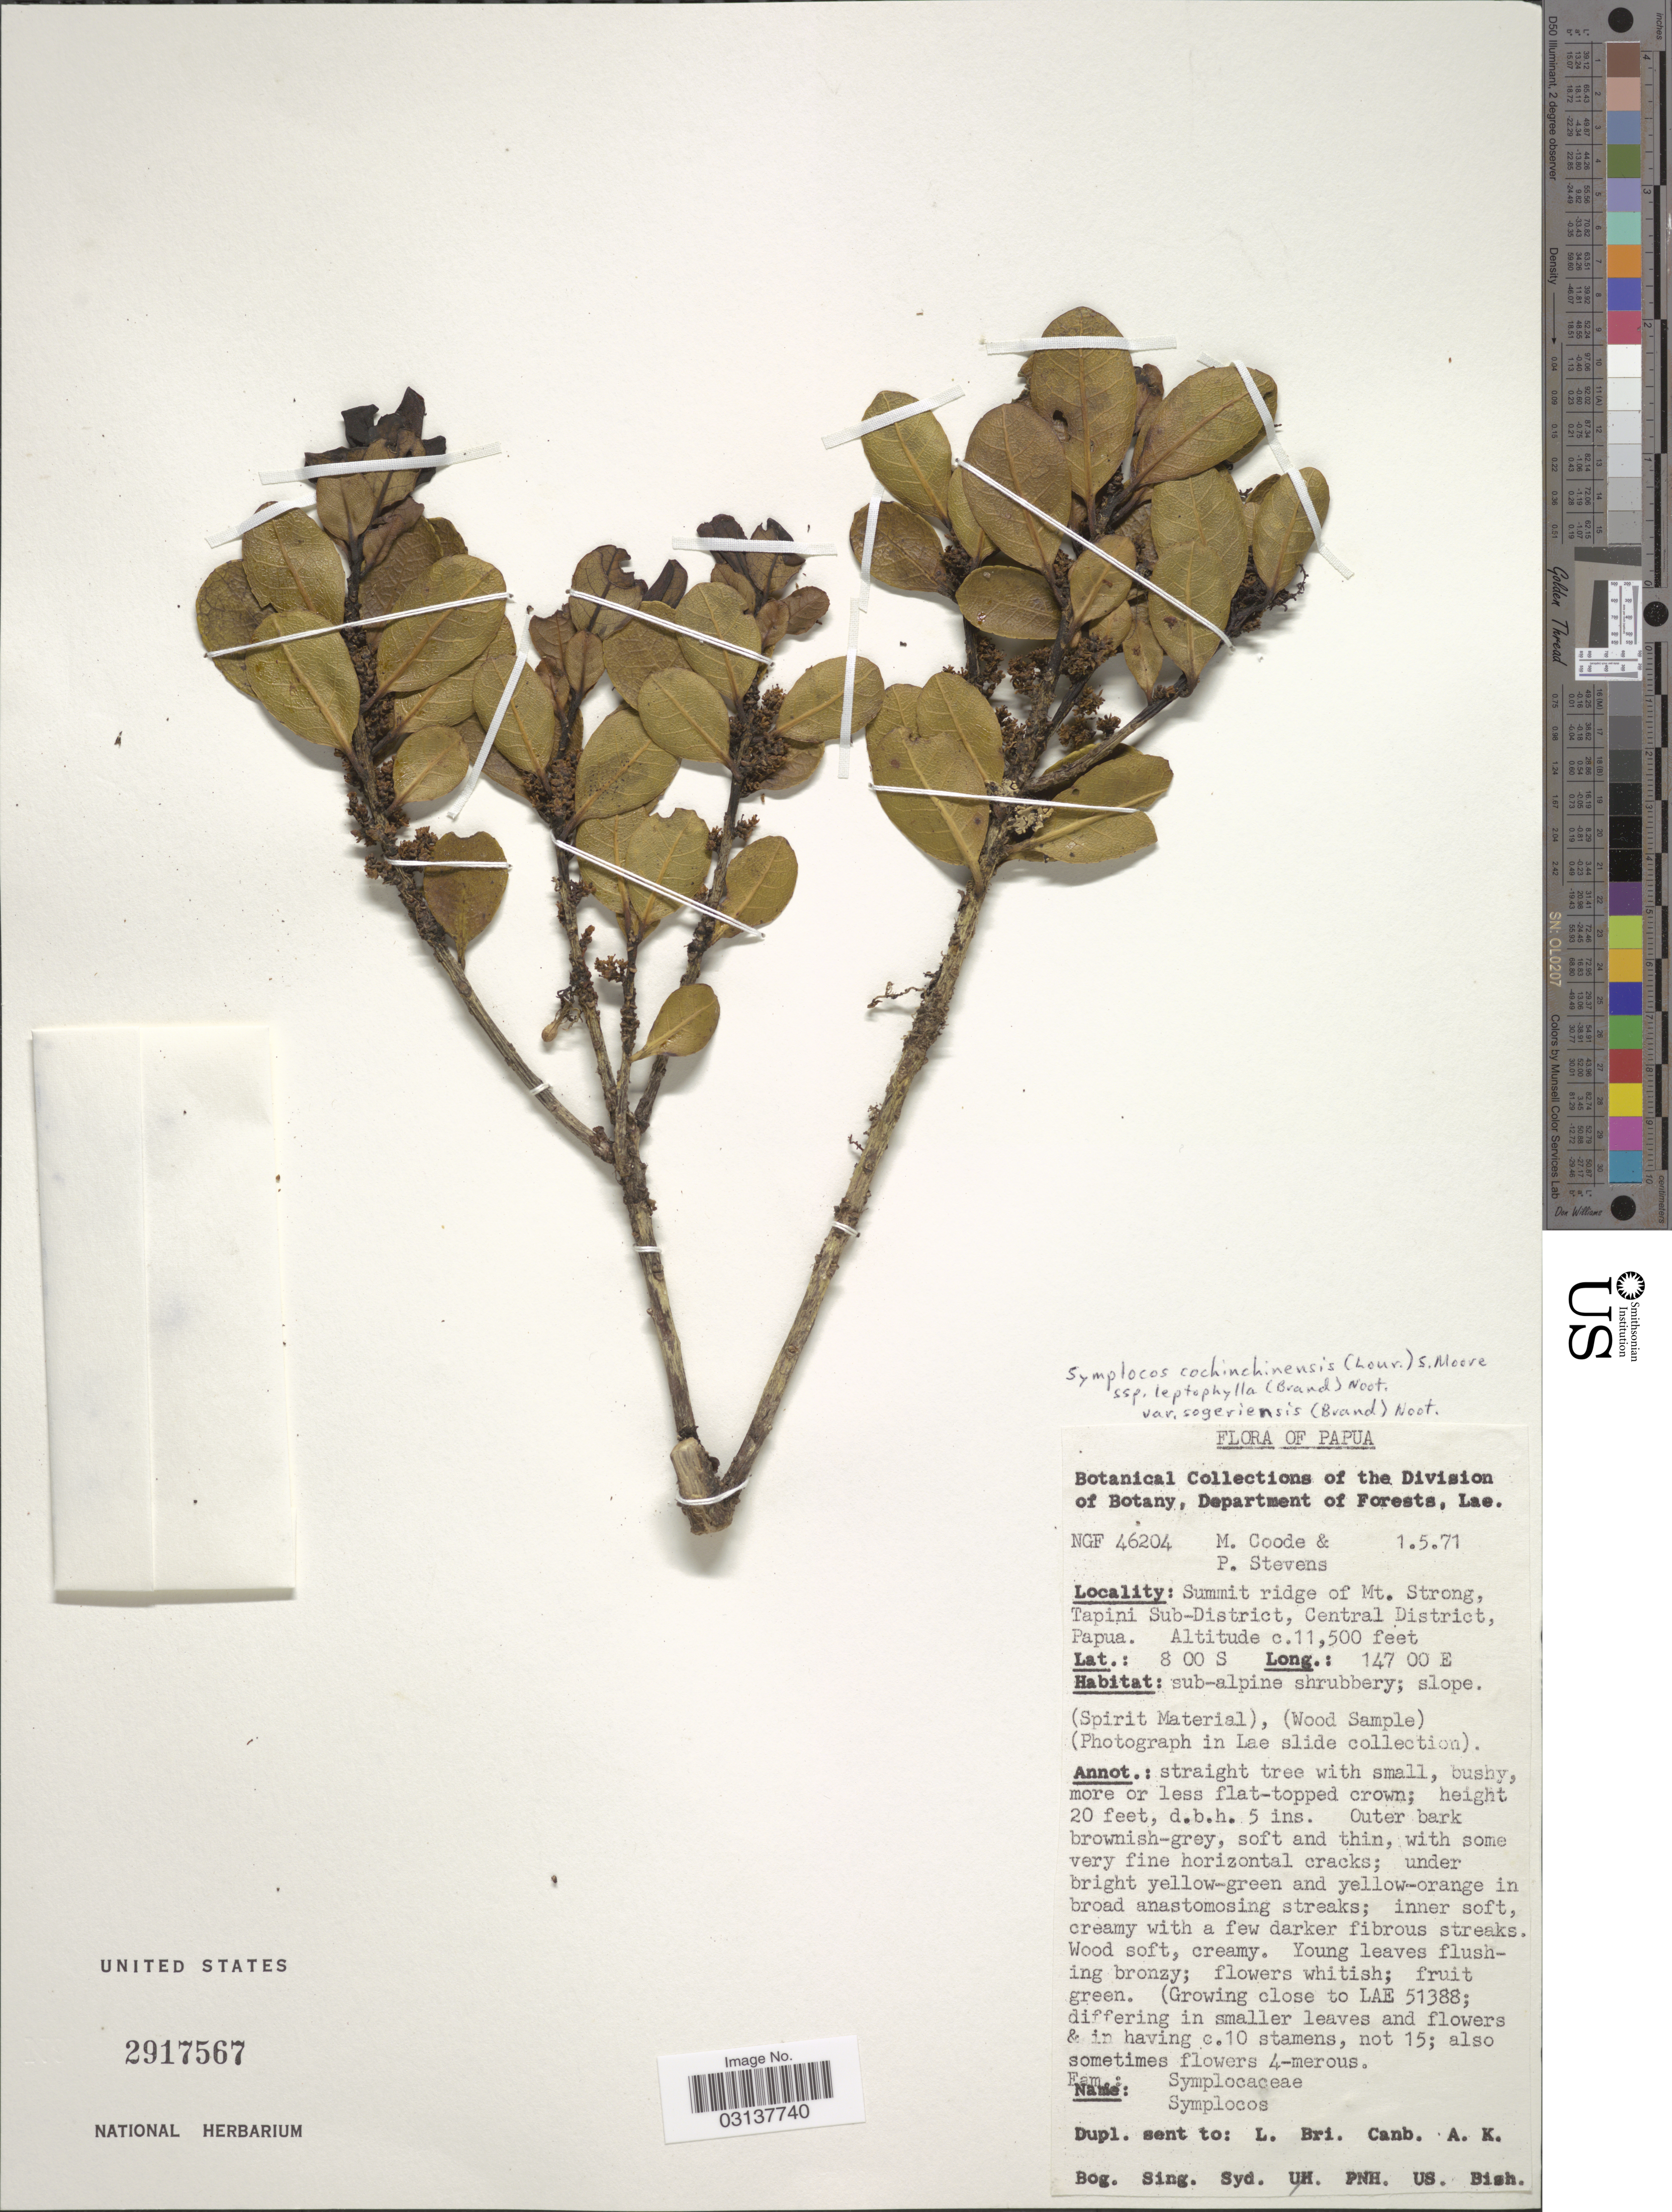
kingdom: Plantae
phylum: Tracheophyta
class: Magnoliopsida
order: Ericales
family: Symplocaceae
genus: Symplocos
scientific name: Symplocos cochinchinensis var. sogeriensis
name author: (Brand) Noot.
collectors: M. Coode & P. F. Stevens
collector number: NGF 46204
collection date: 1971-05-01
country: Papua New Guinea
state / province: Central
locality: Papua, Summit ridge of Mt. Strong, Tapini Sub-District, Central District.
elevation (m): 3505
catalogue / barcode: US 2917567